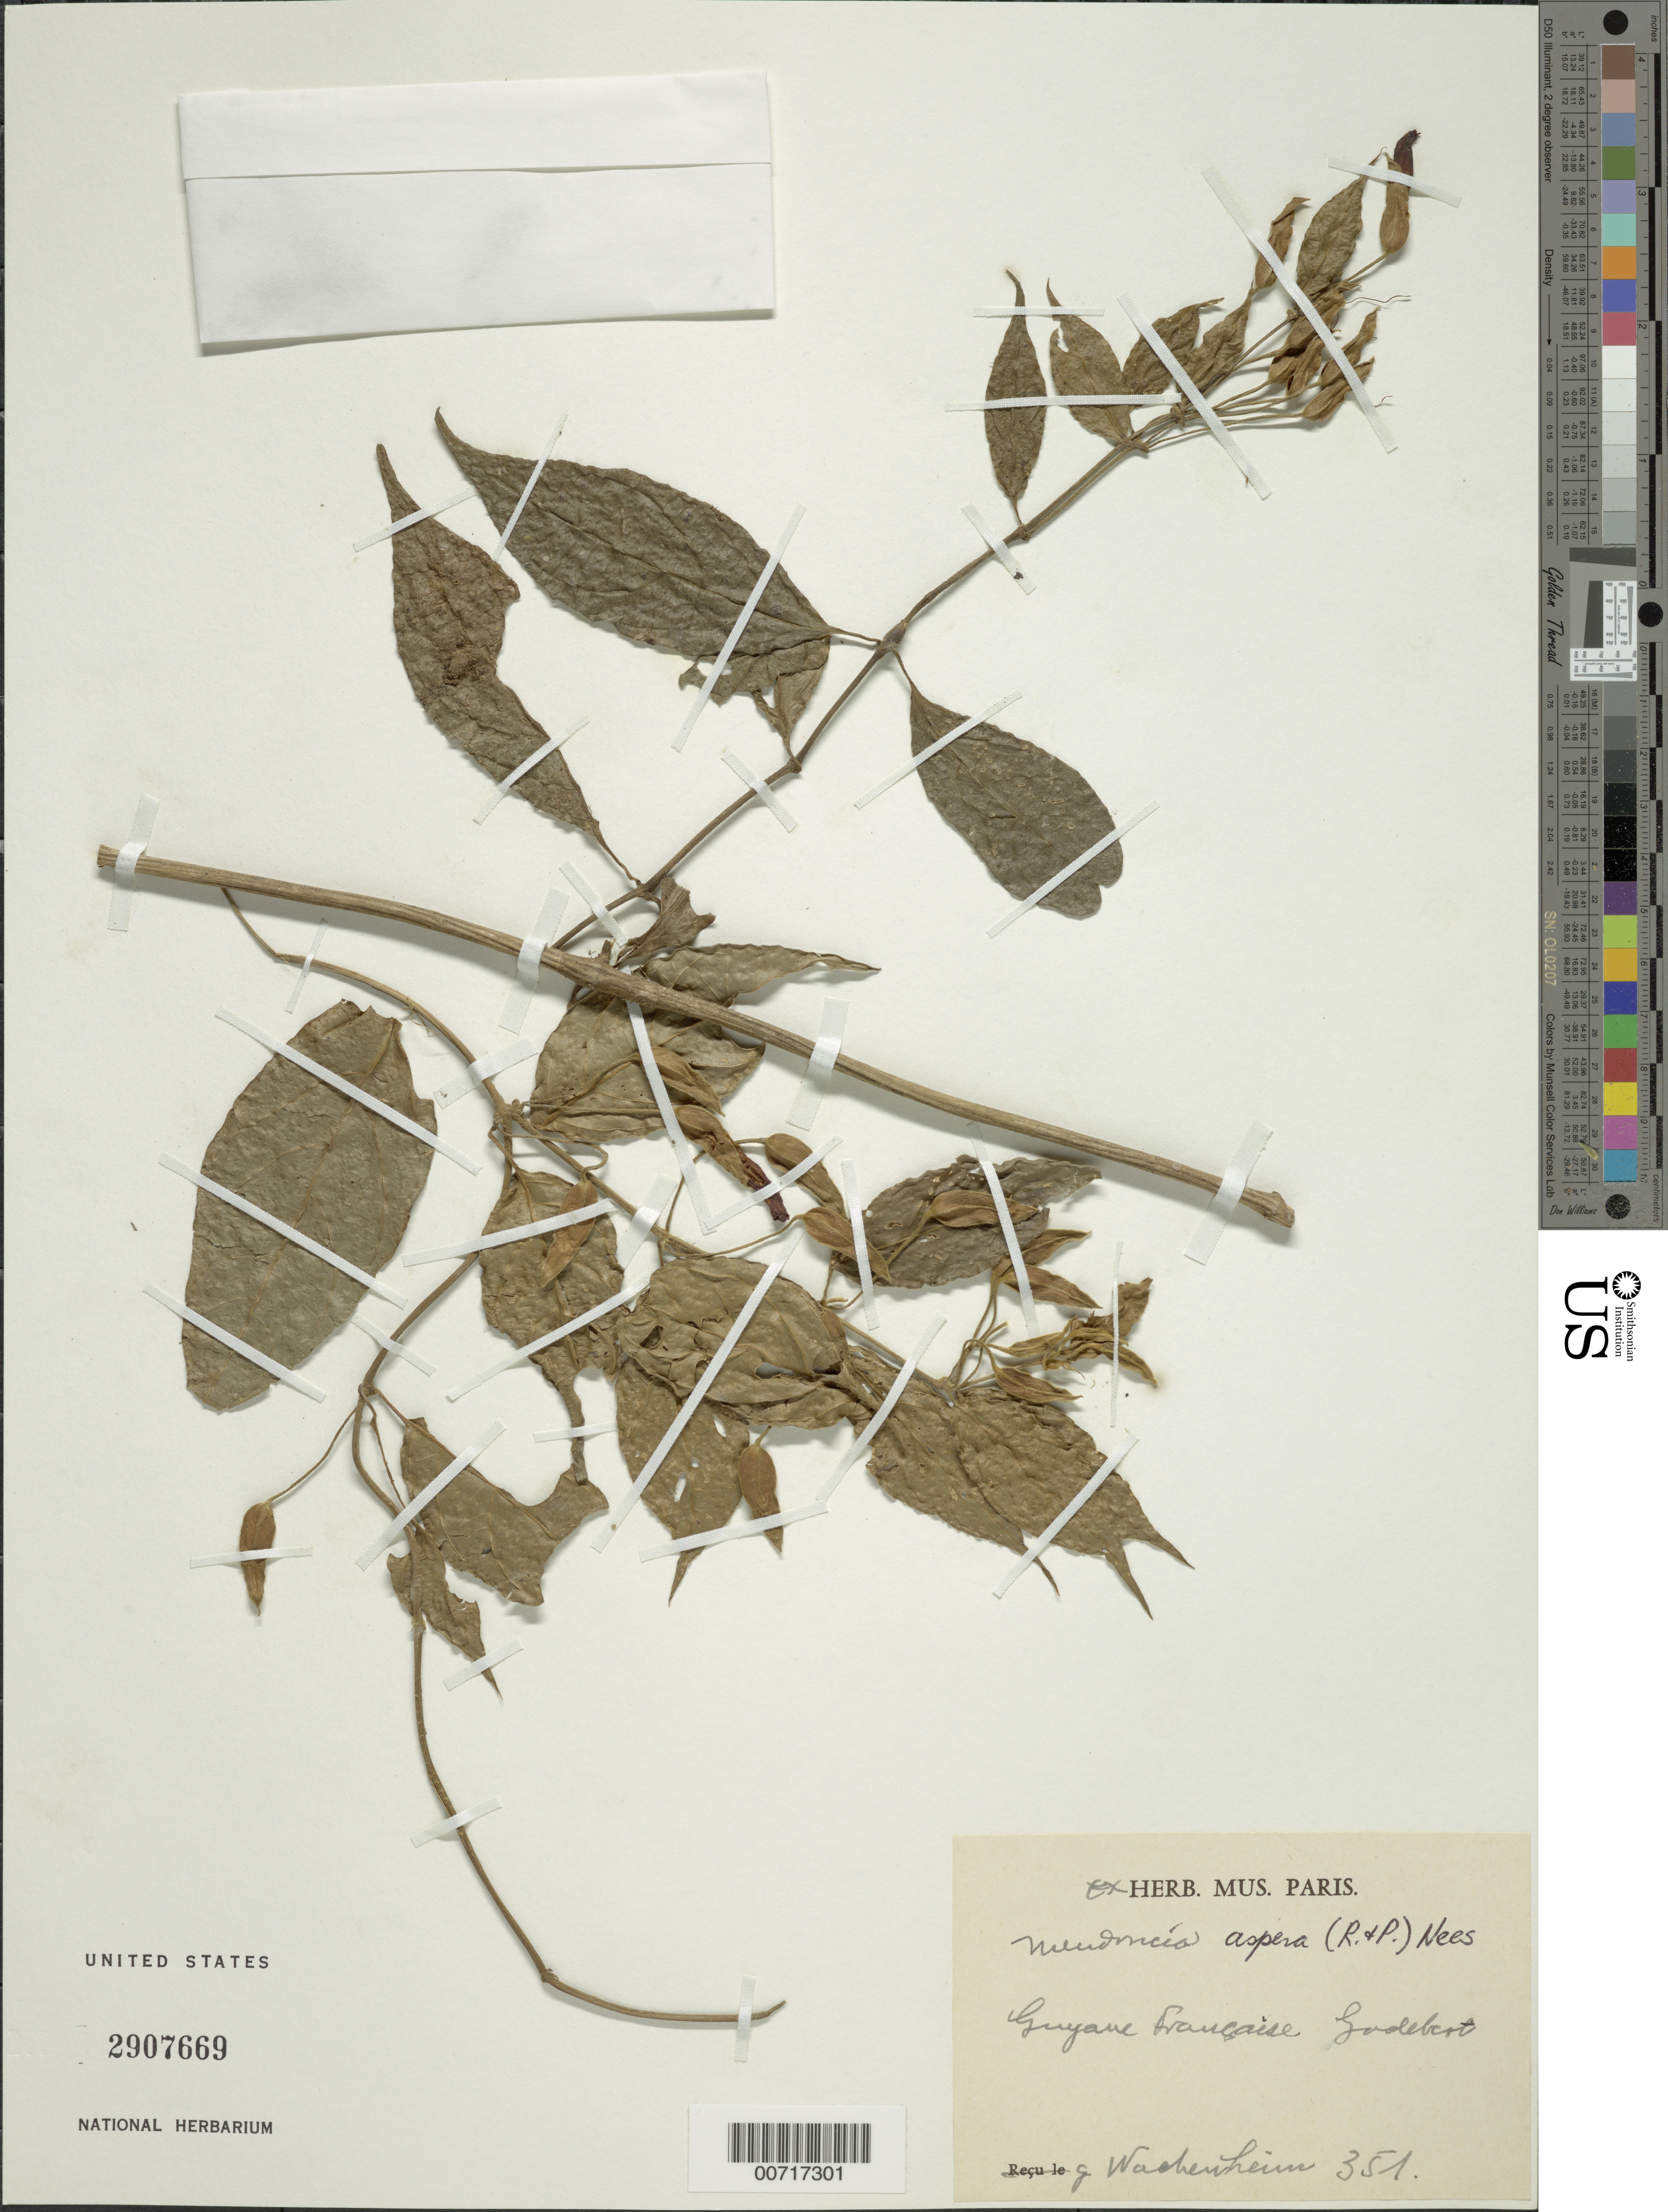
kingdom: Plantae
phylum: Tracheophyta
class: Magnoliopsida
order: Lamiales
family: Acanthaceae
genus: Mendoncia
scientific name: Mendoncia aspera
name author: (Ruiz & Pav.) Nees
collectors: G. Wachenheim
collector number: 351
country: French Guiana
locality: Godebert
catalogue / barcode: US 2907669